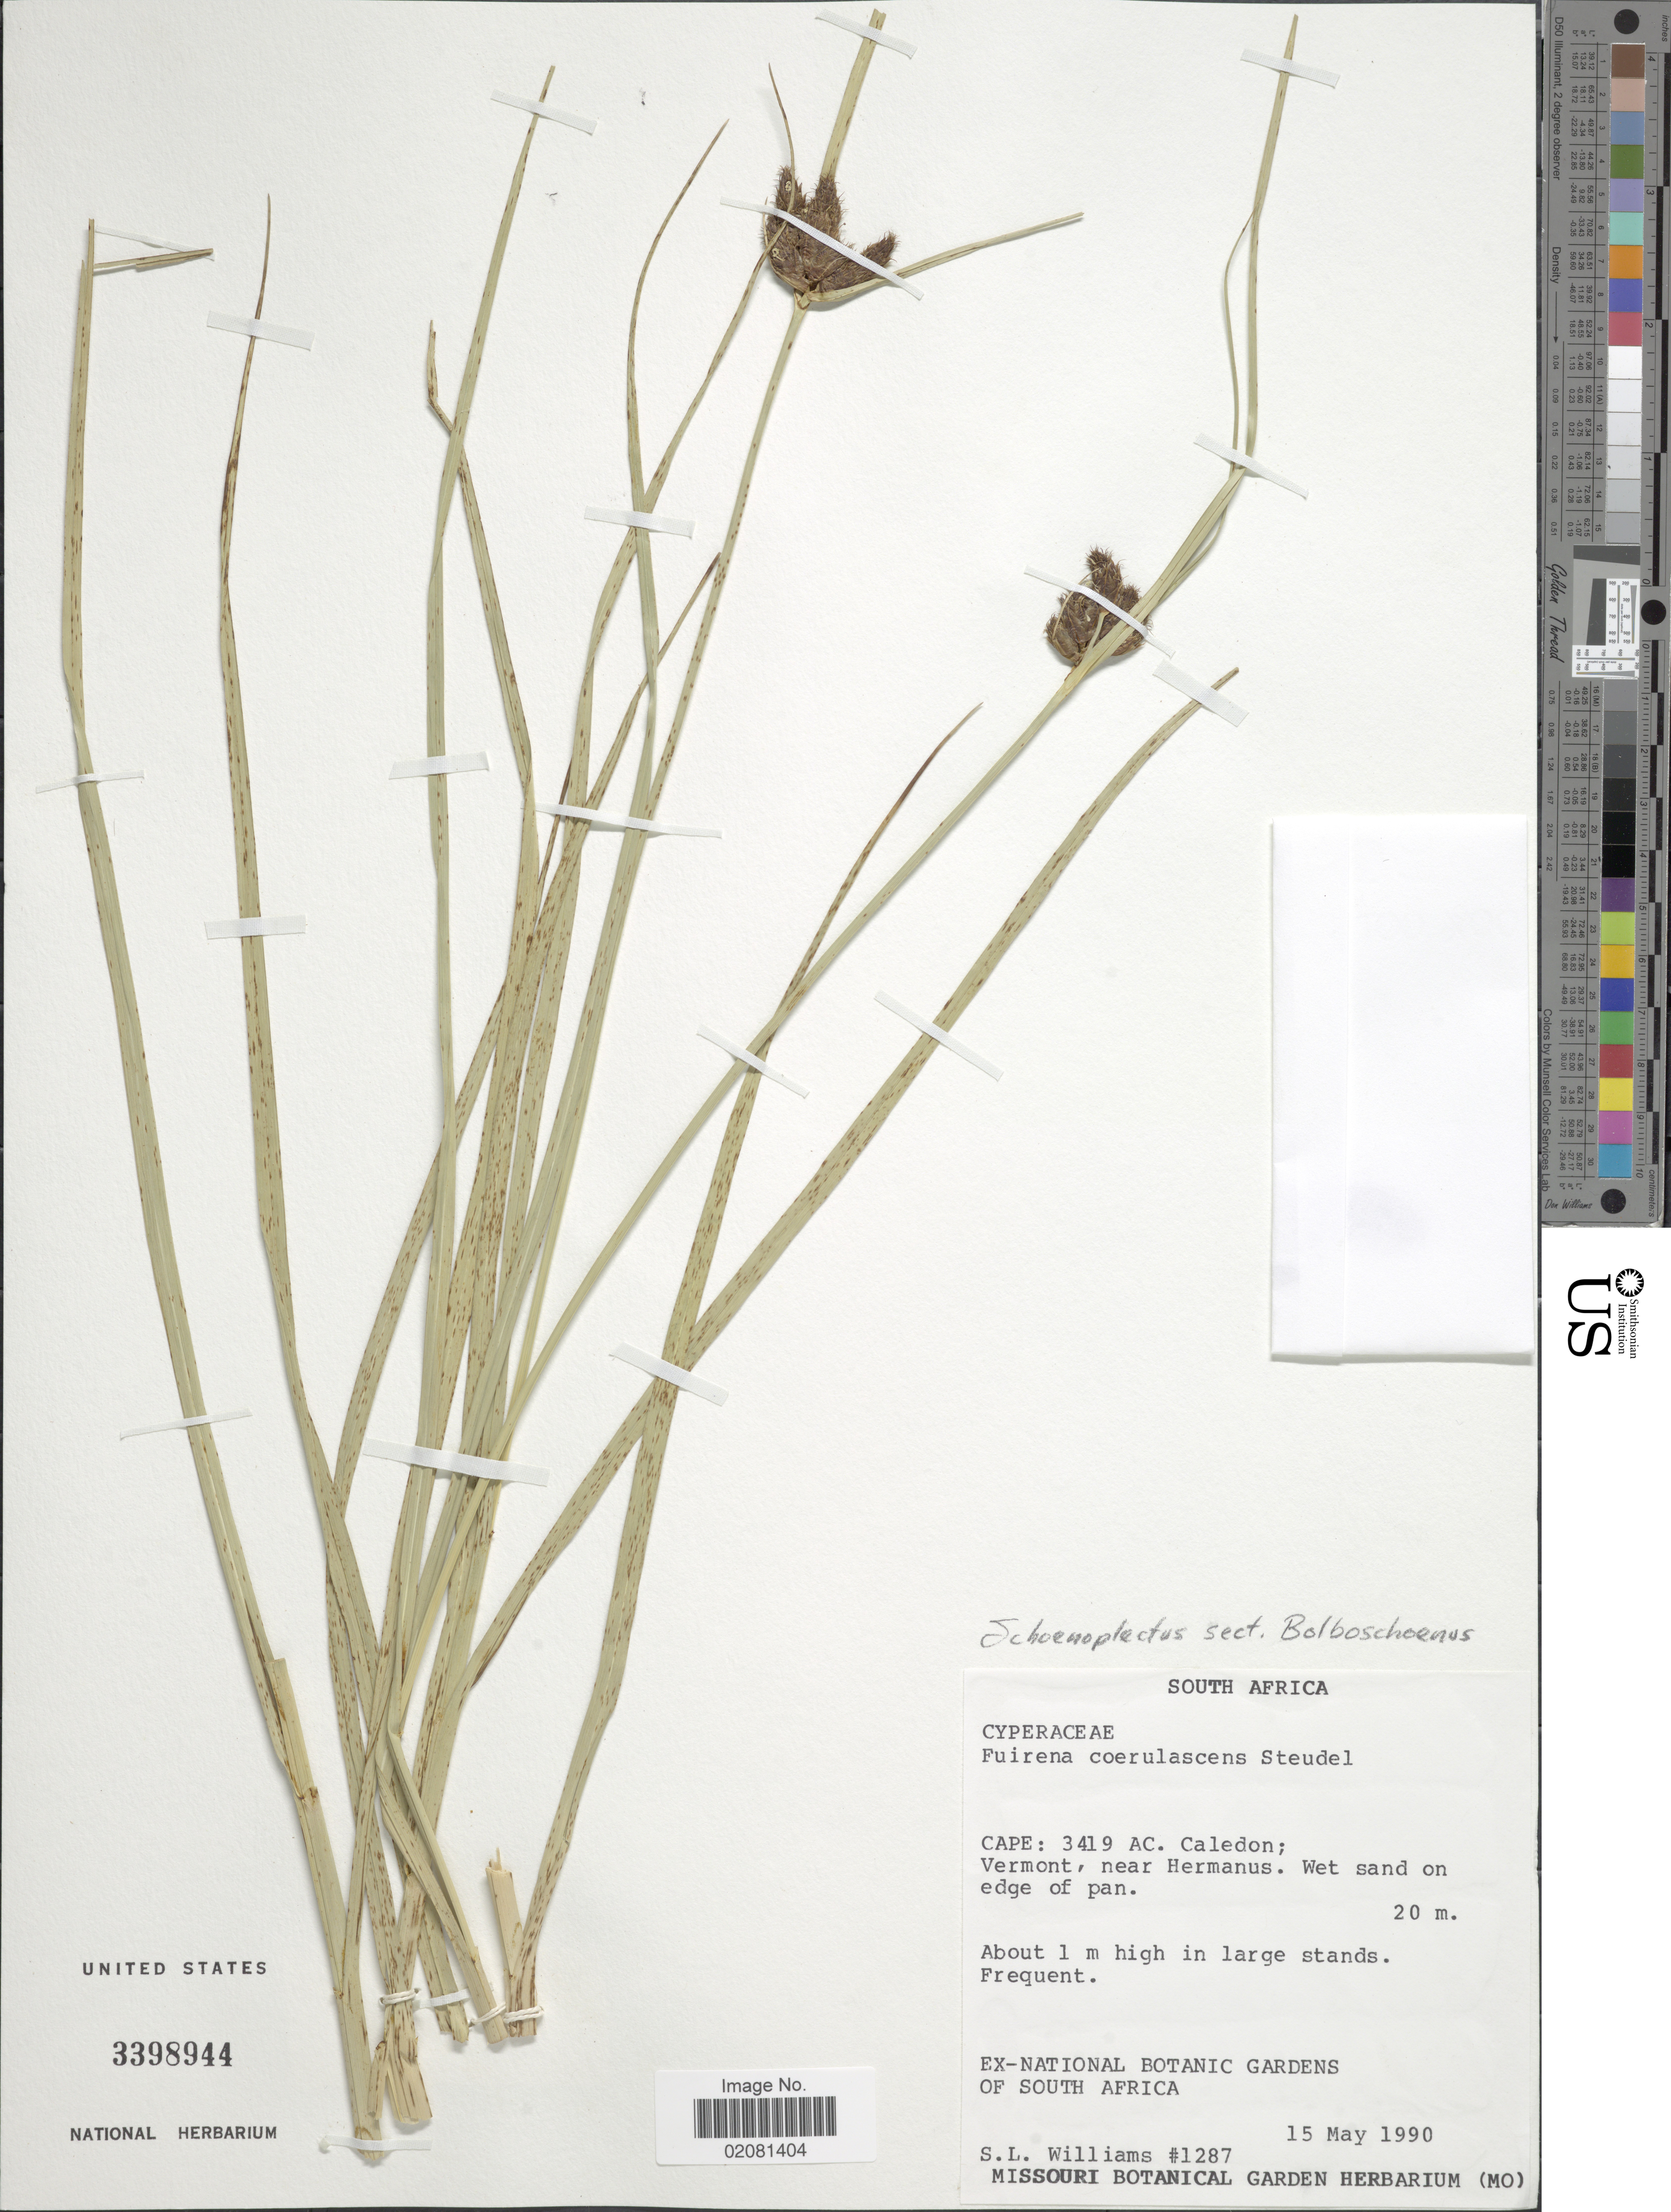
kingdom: Plantae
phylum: Tracheophyta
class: Liliopsida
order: Poales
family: Cyperaceae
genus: Bolboschoenus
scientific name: Bolboschoenus maritimus subsp. maritimus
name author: (L.) Palla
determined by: Strong, Mark T., (BOT), Smithsonian Institution - National Museum of Natural History (UNITED STATES)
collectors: S. L. Williams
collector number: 1287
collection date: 1990-05-15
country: South Africa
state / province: Western Cape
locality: Cape: 3419 AC. Caledon; Vermont, near Hermanus.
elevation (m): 20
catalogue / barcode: US 3398944